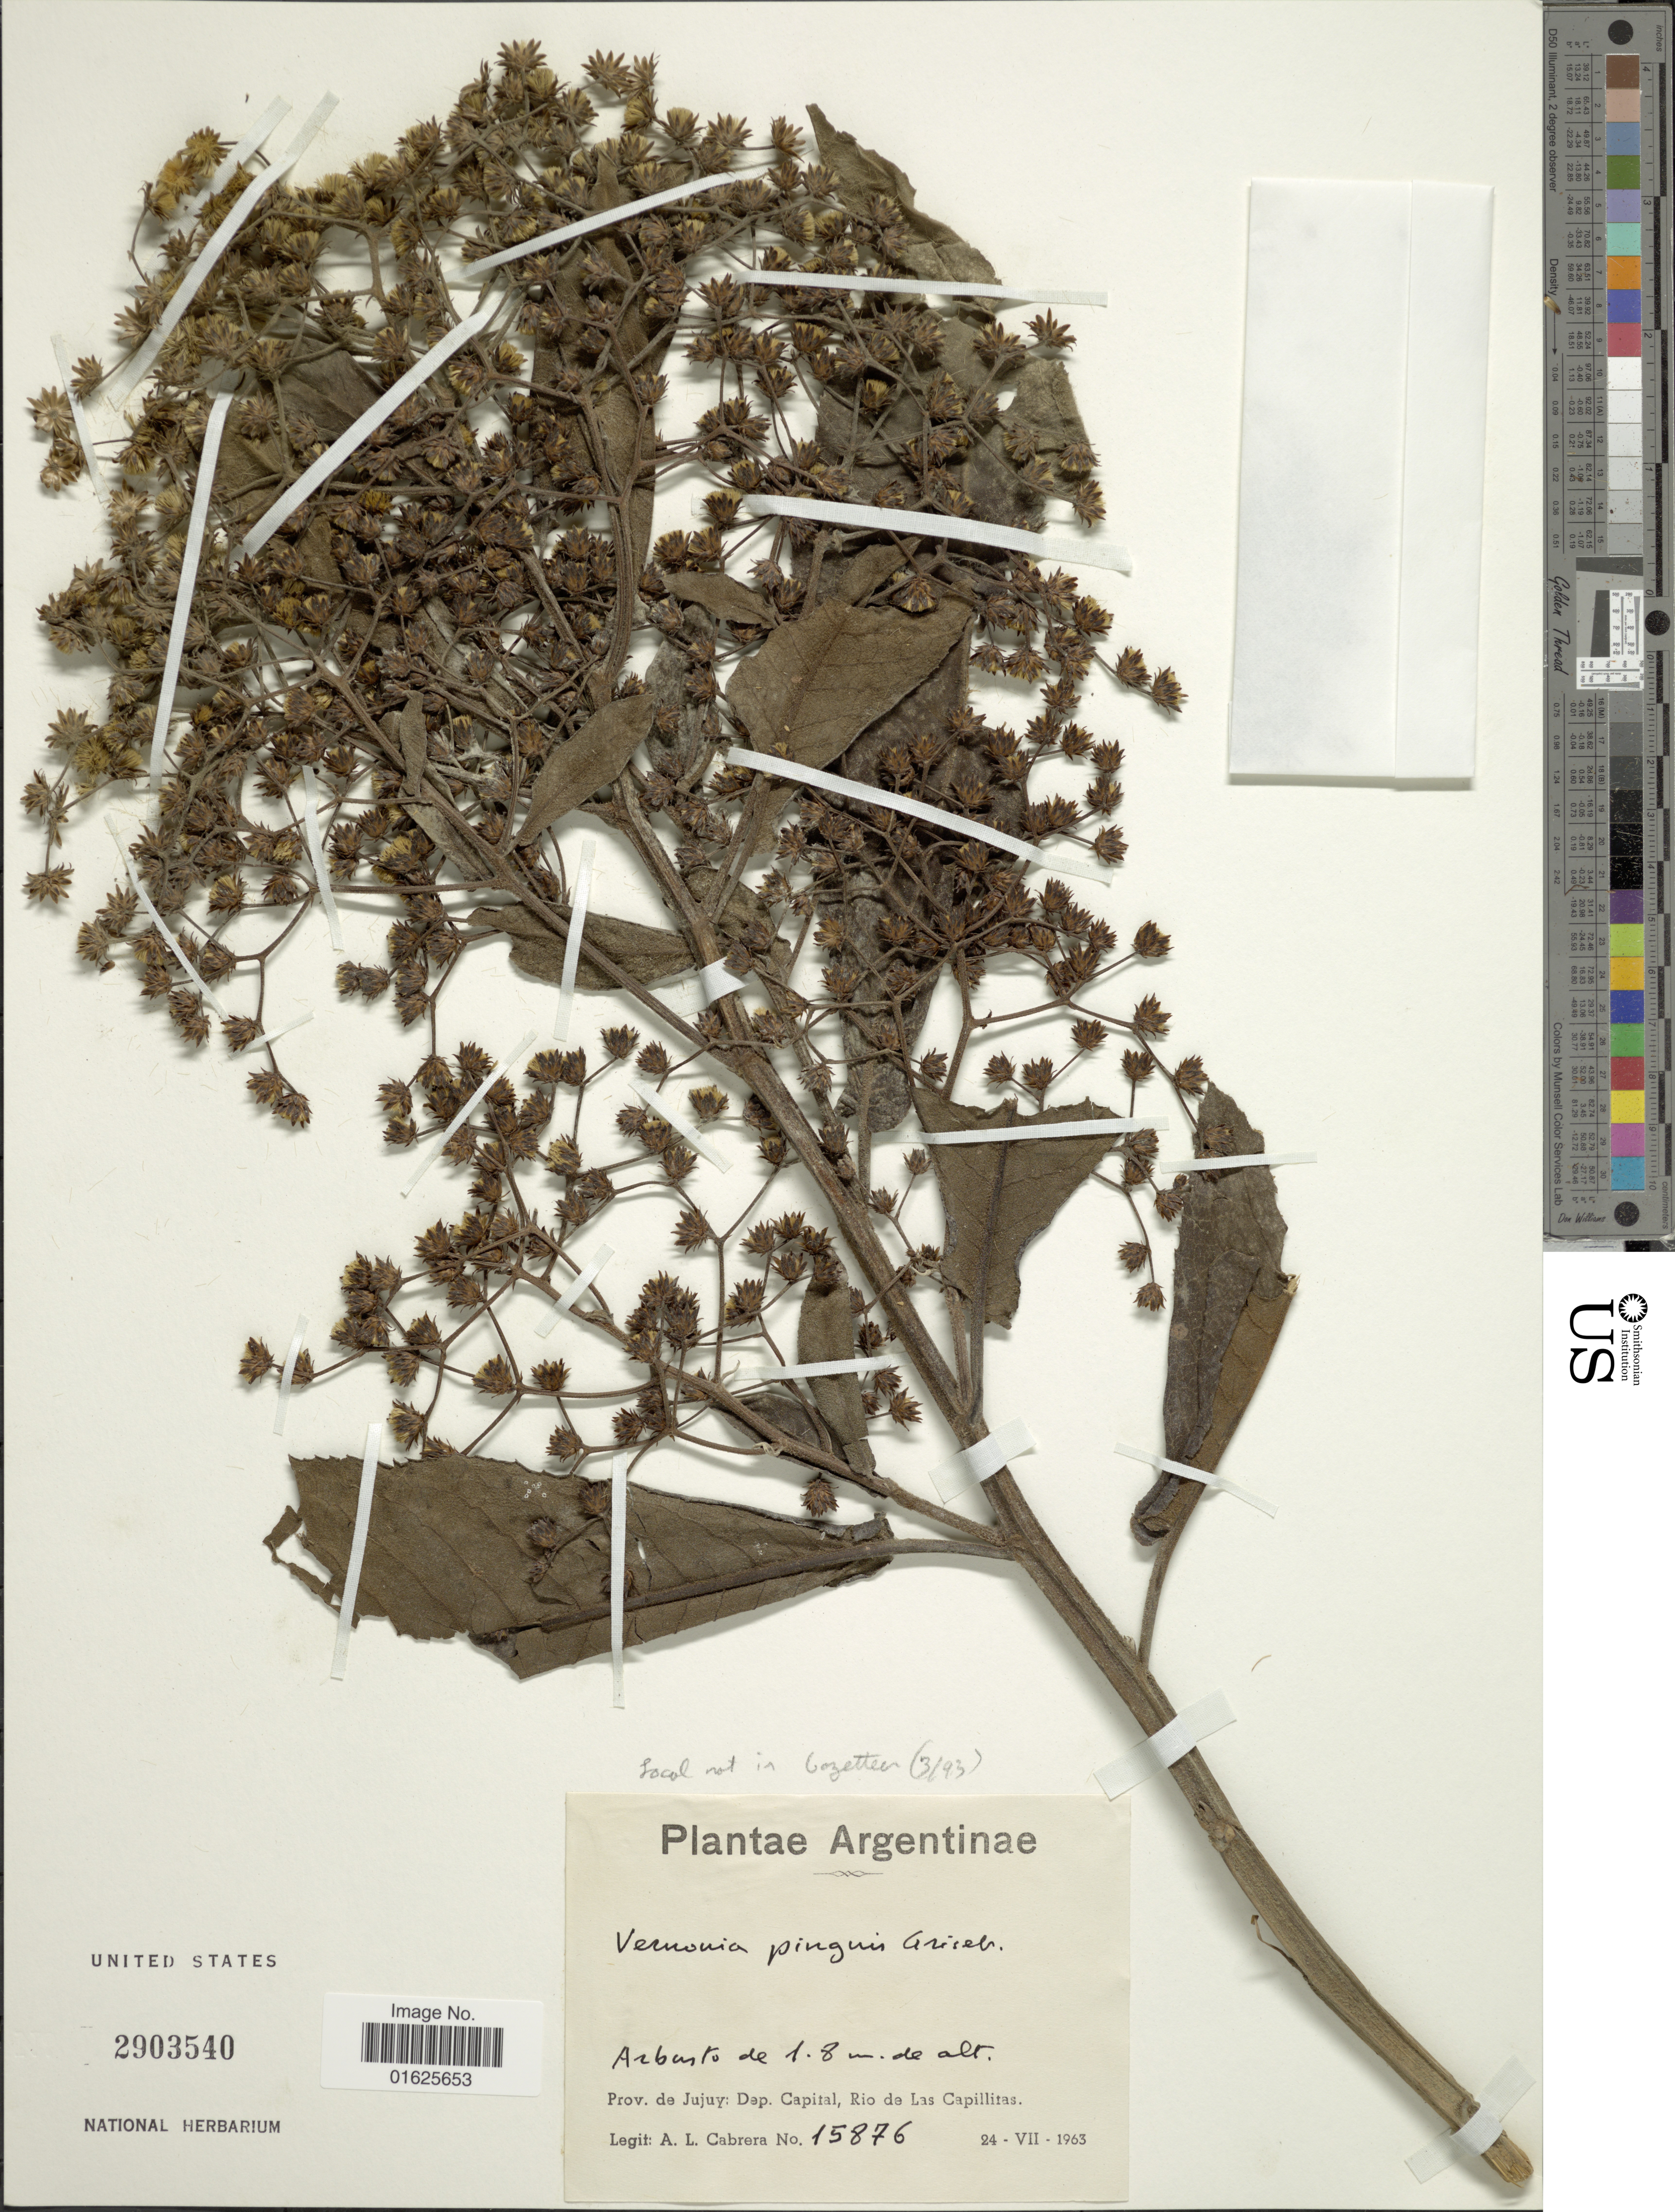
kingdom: Plantae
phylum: Tracheophyta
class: Magnoliopsida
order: Asterales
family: Asteraceae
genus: Vernonanthura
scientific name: Vernonanthura pinguis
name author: (Griseb.) H. Rob.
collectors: A. L. Cabrera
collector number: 15876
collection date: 1963-07-24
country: Argentina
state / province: Jujuy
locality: Dep. Capital, Rio de Las Capillitas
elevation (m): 1.8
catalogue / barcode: US 2903540